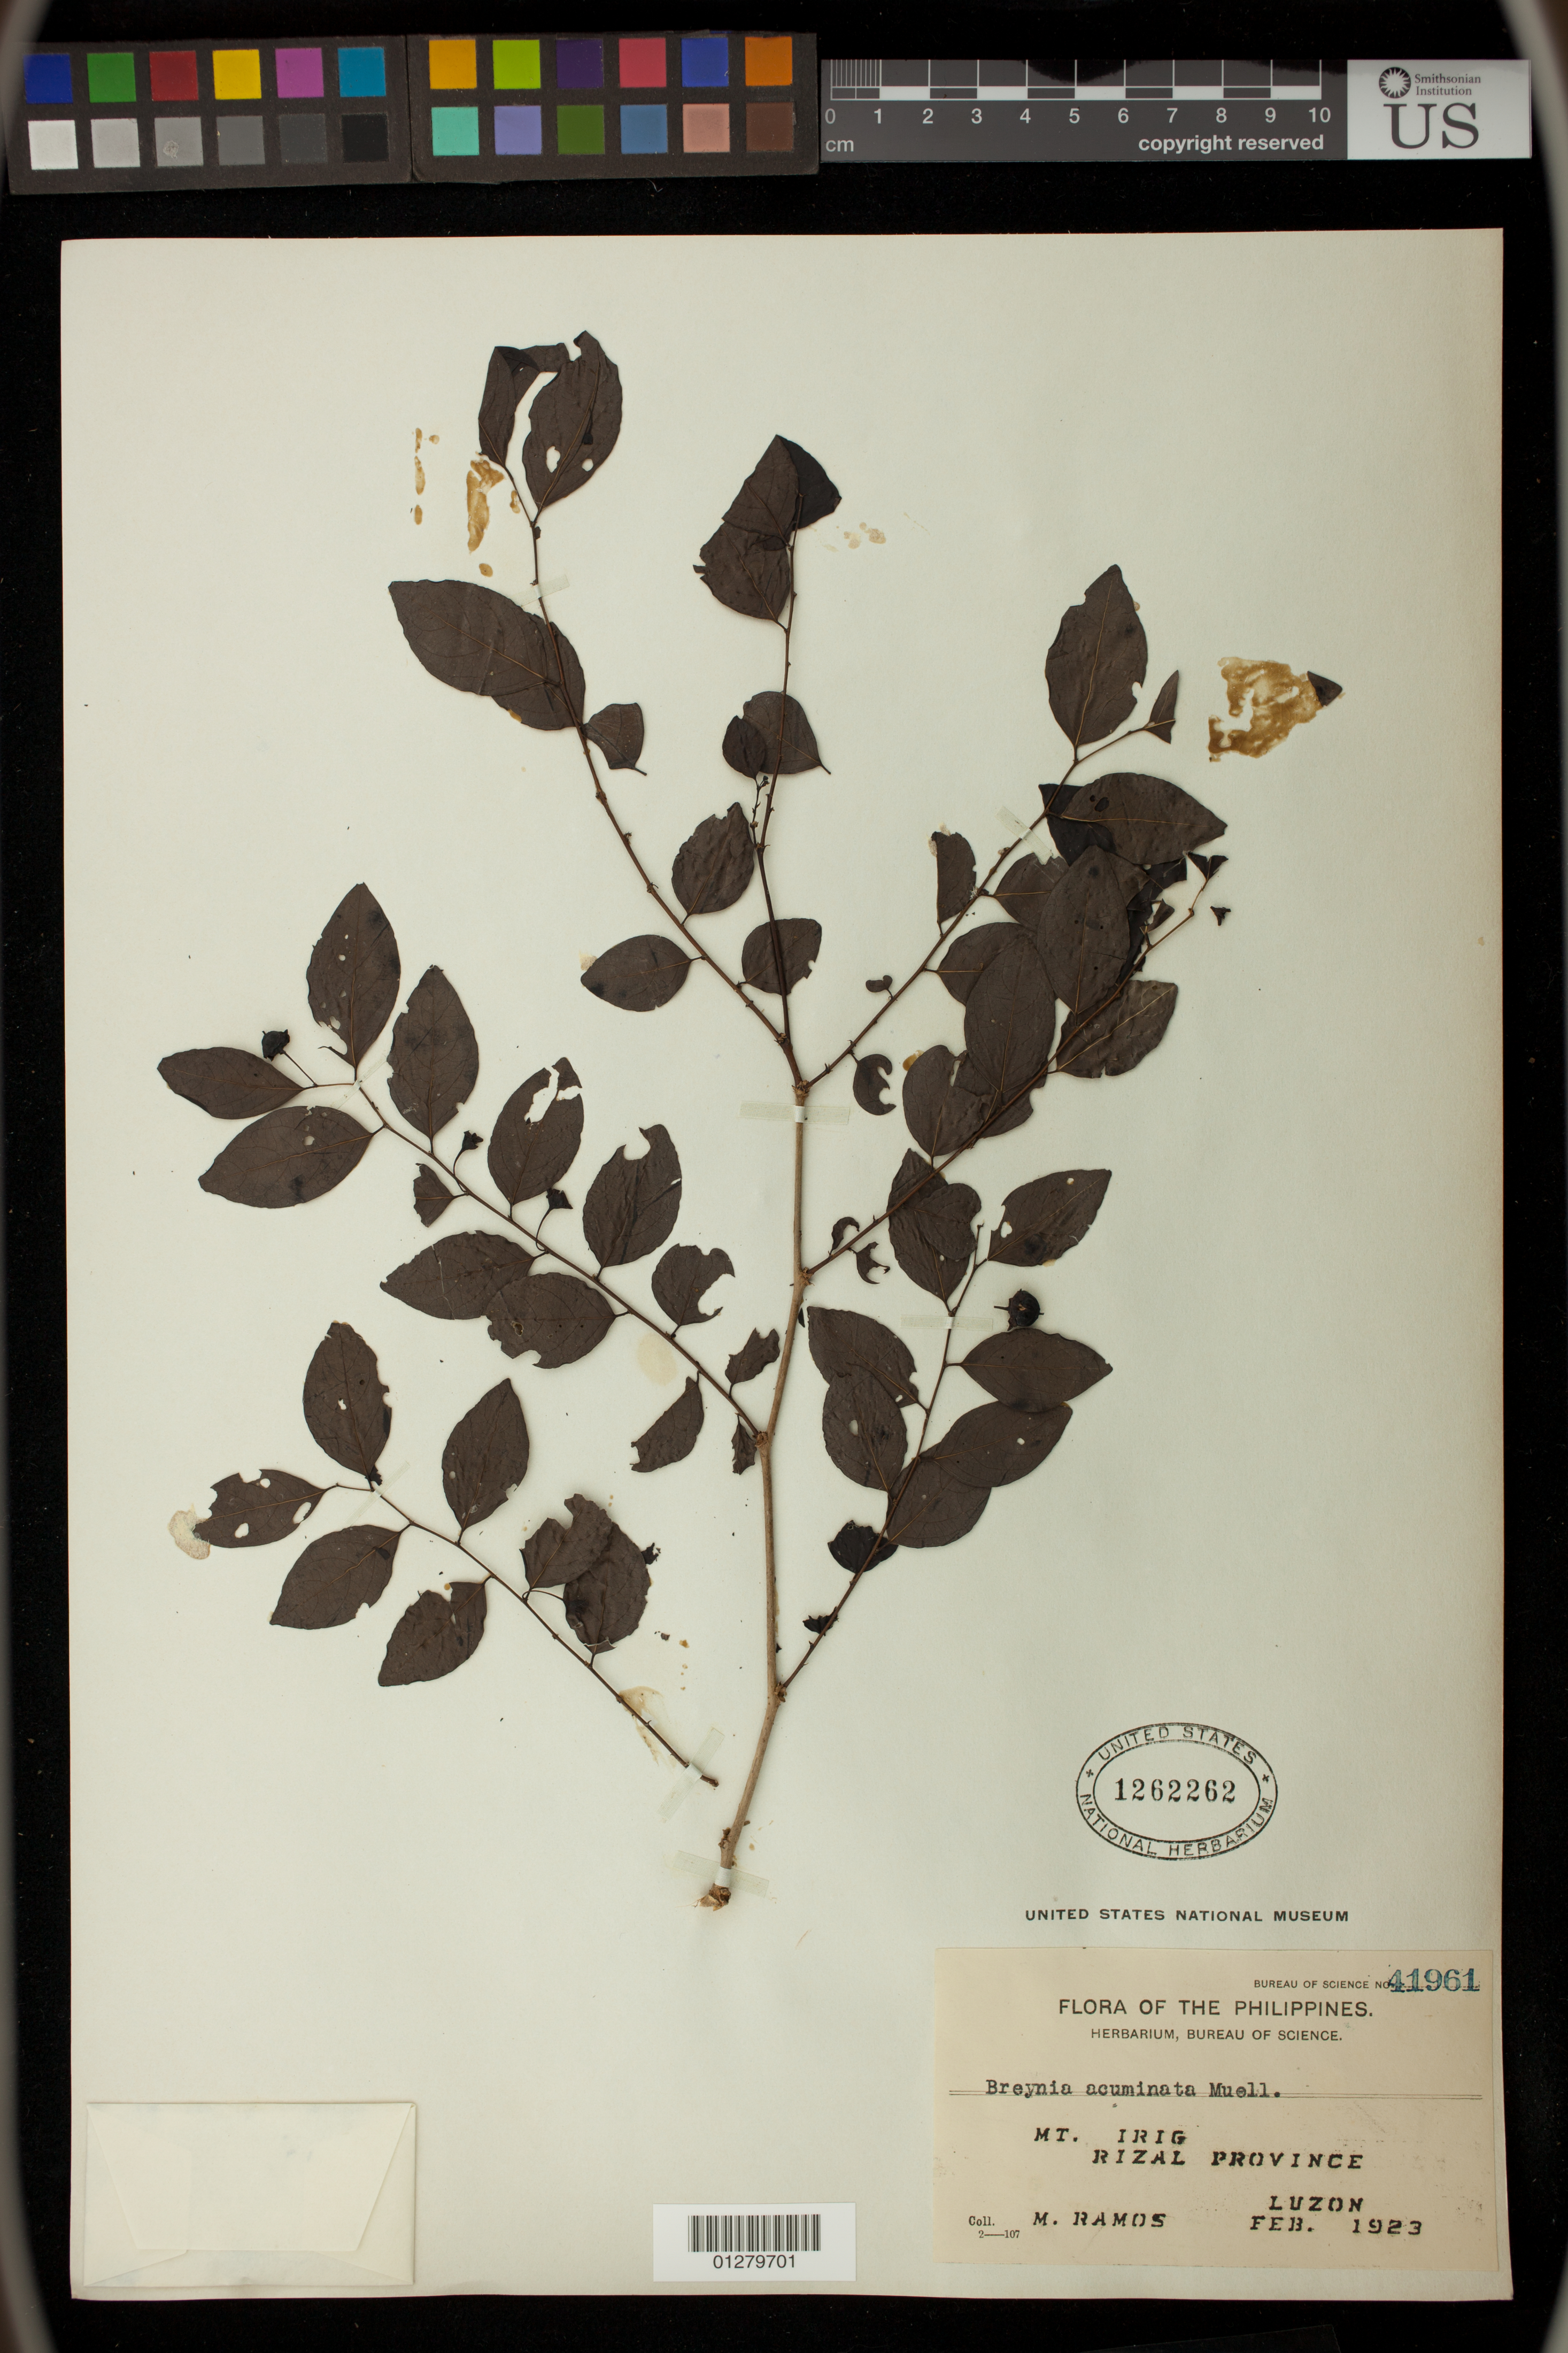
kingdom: Plantae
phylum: Tracheophyta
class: Magnoliopsida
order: Malpighiales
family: Phyllanthaceae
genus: Breynia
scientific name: Breynia racemosa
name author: (Blume) Müll. Arg.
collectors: M. Ramos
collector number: Bur. Sci. 41961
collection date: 1923-02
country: Philippines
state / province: Calabarzon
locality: Mt. Irig, Rizal Province, Luzon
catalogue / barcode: US 1262262